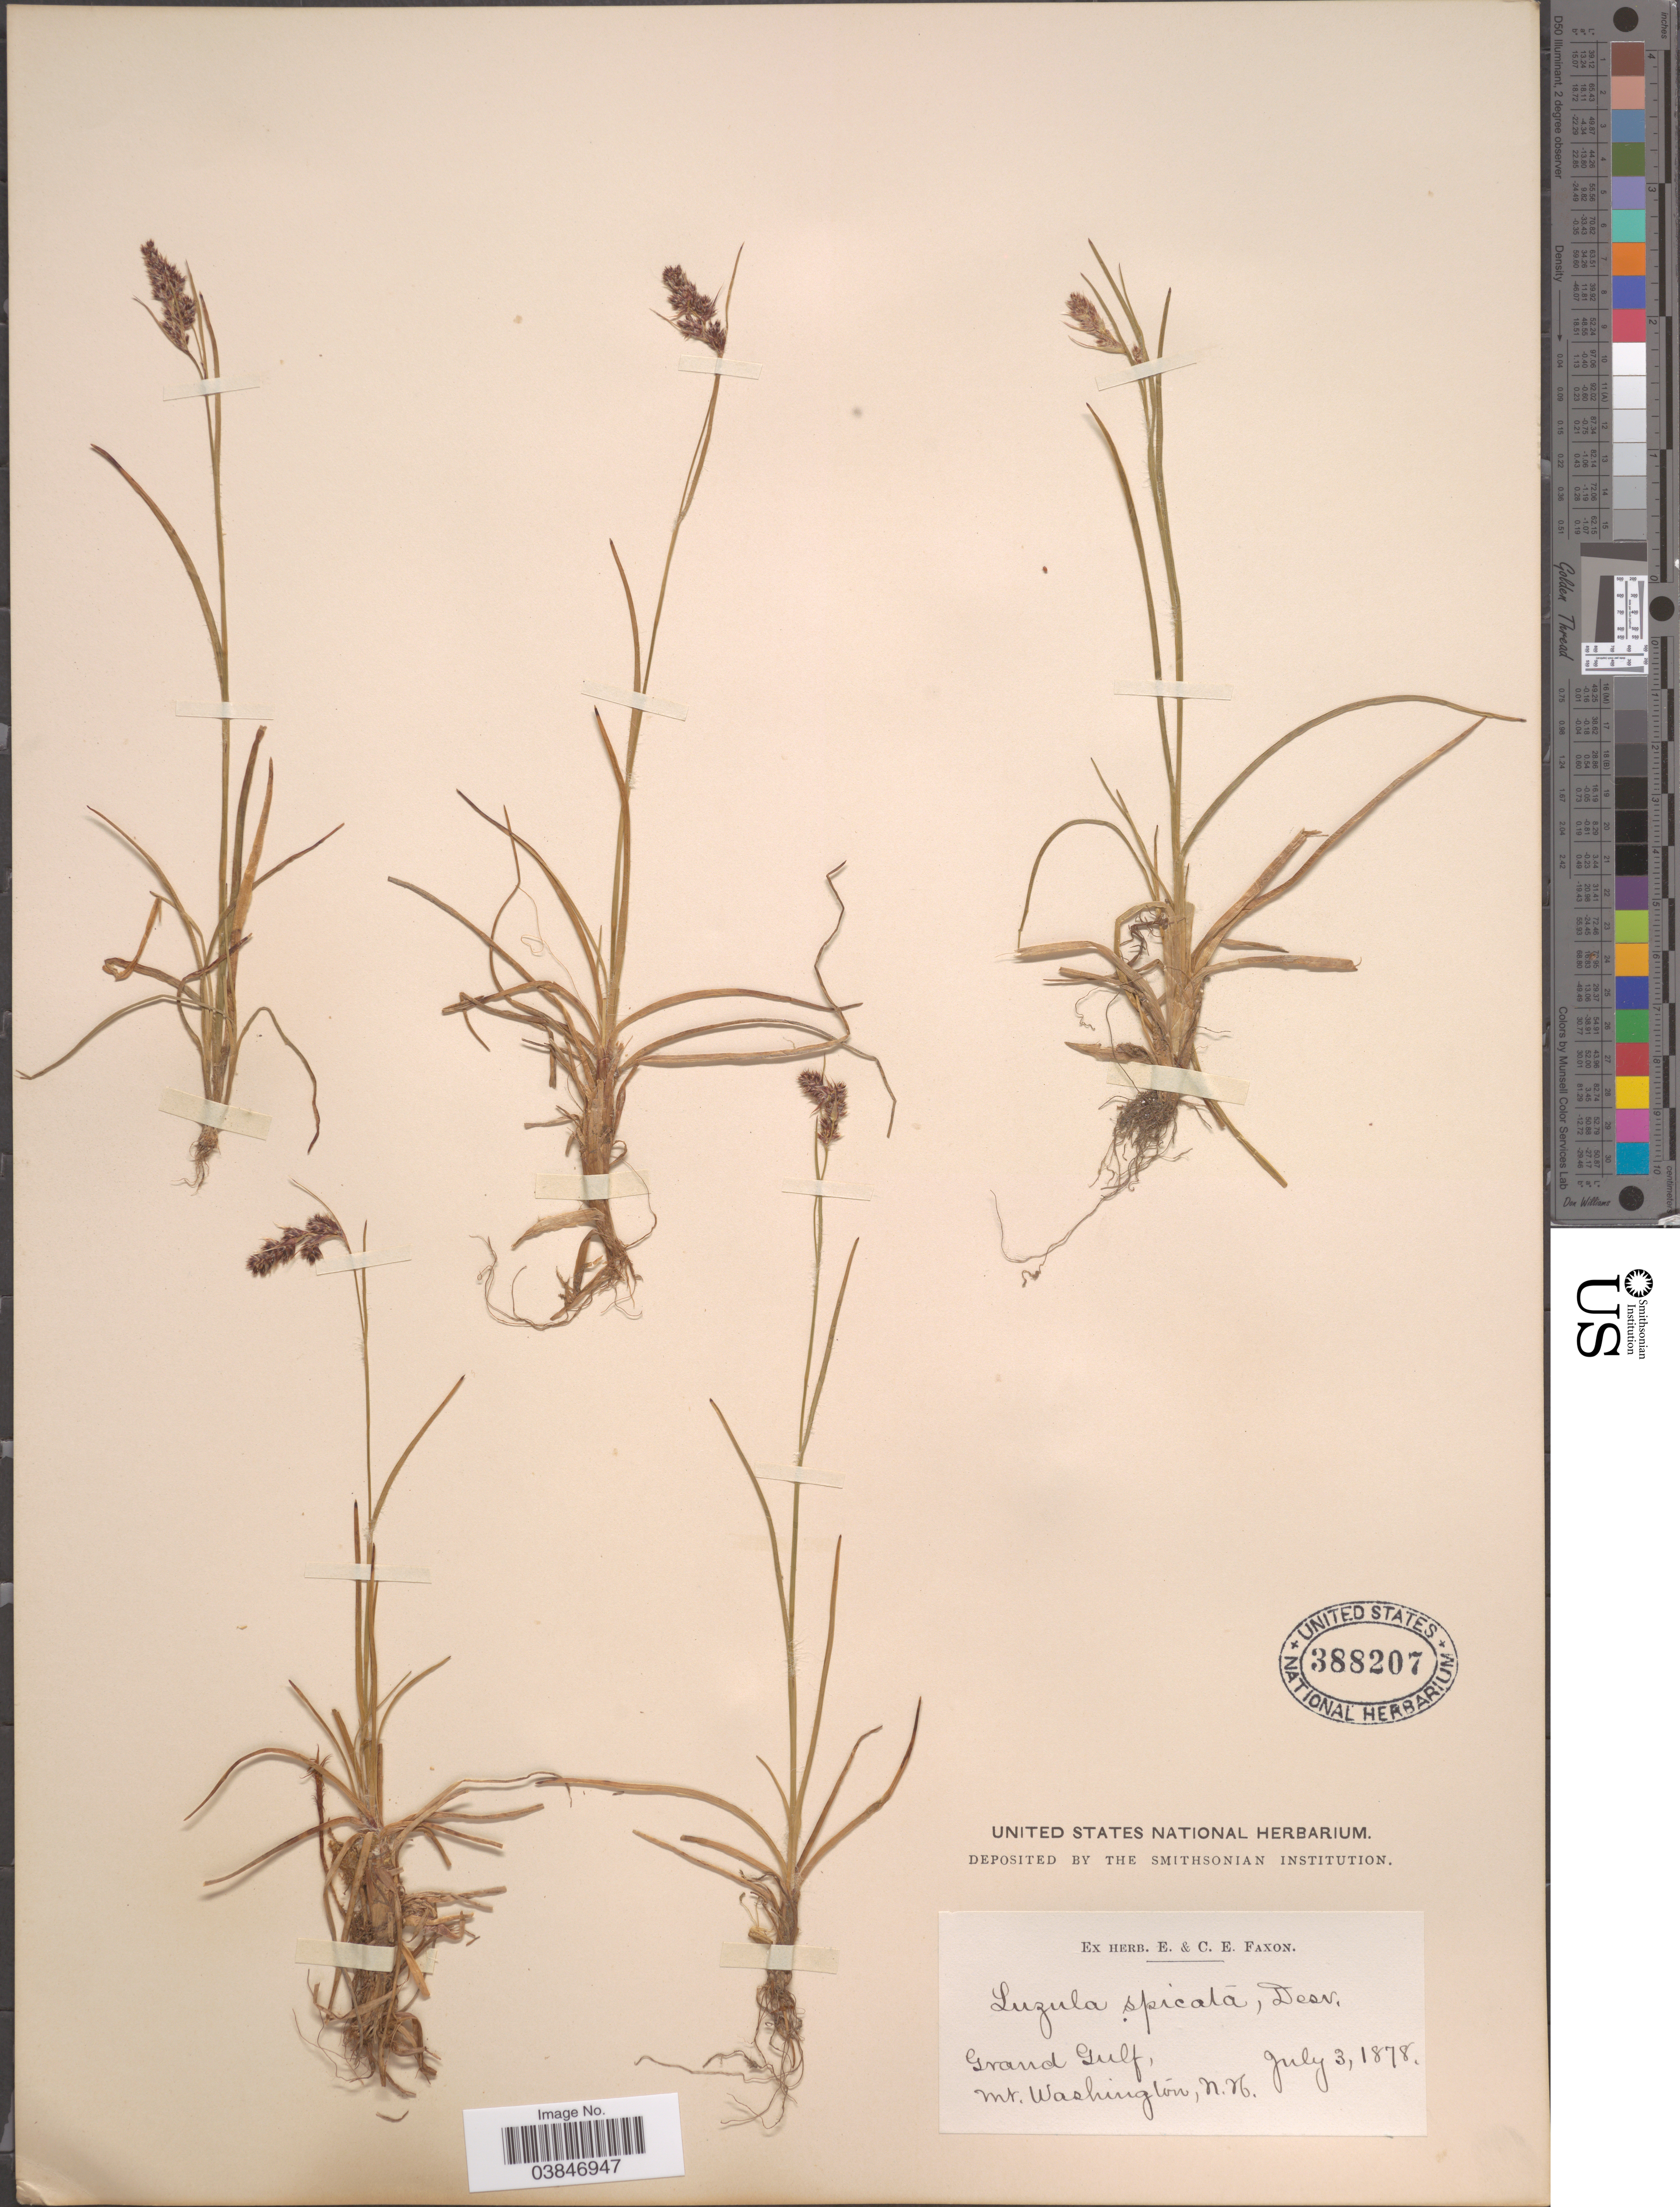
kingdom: Plantae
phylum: Tracheophyta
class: Liliopsida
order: Poales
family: Juncaceae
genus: Luzula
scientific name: Luzula spicata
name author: (L.) DC.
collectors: ex herb. E. & C.E. Faxon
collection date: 1878-07-03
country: United States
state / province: New Hampshire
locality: Grand Gulf, Mt. Washington.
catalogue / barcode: US 388207